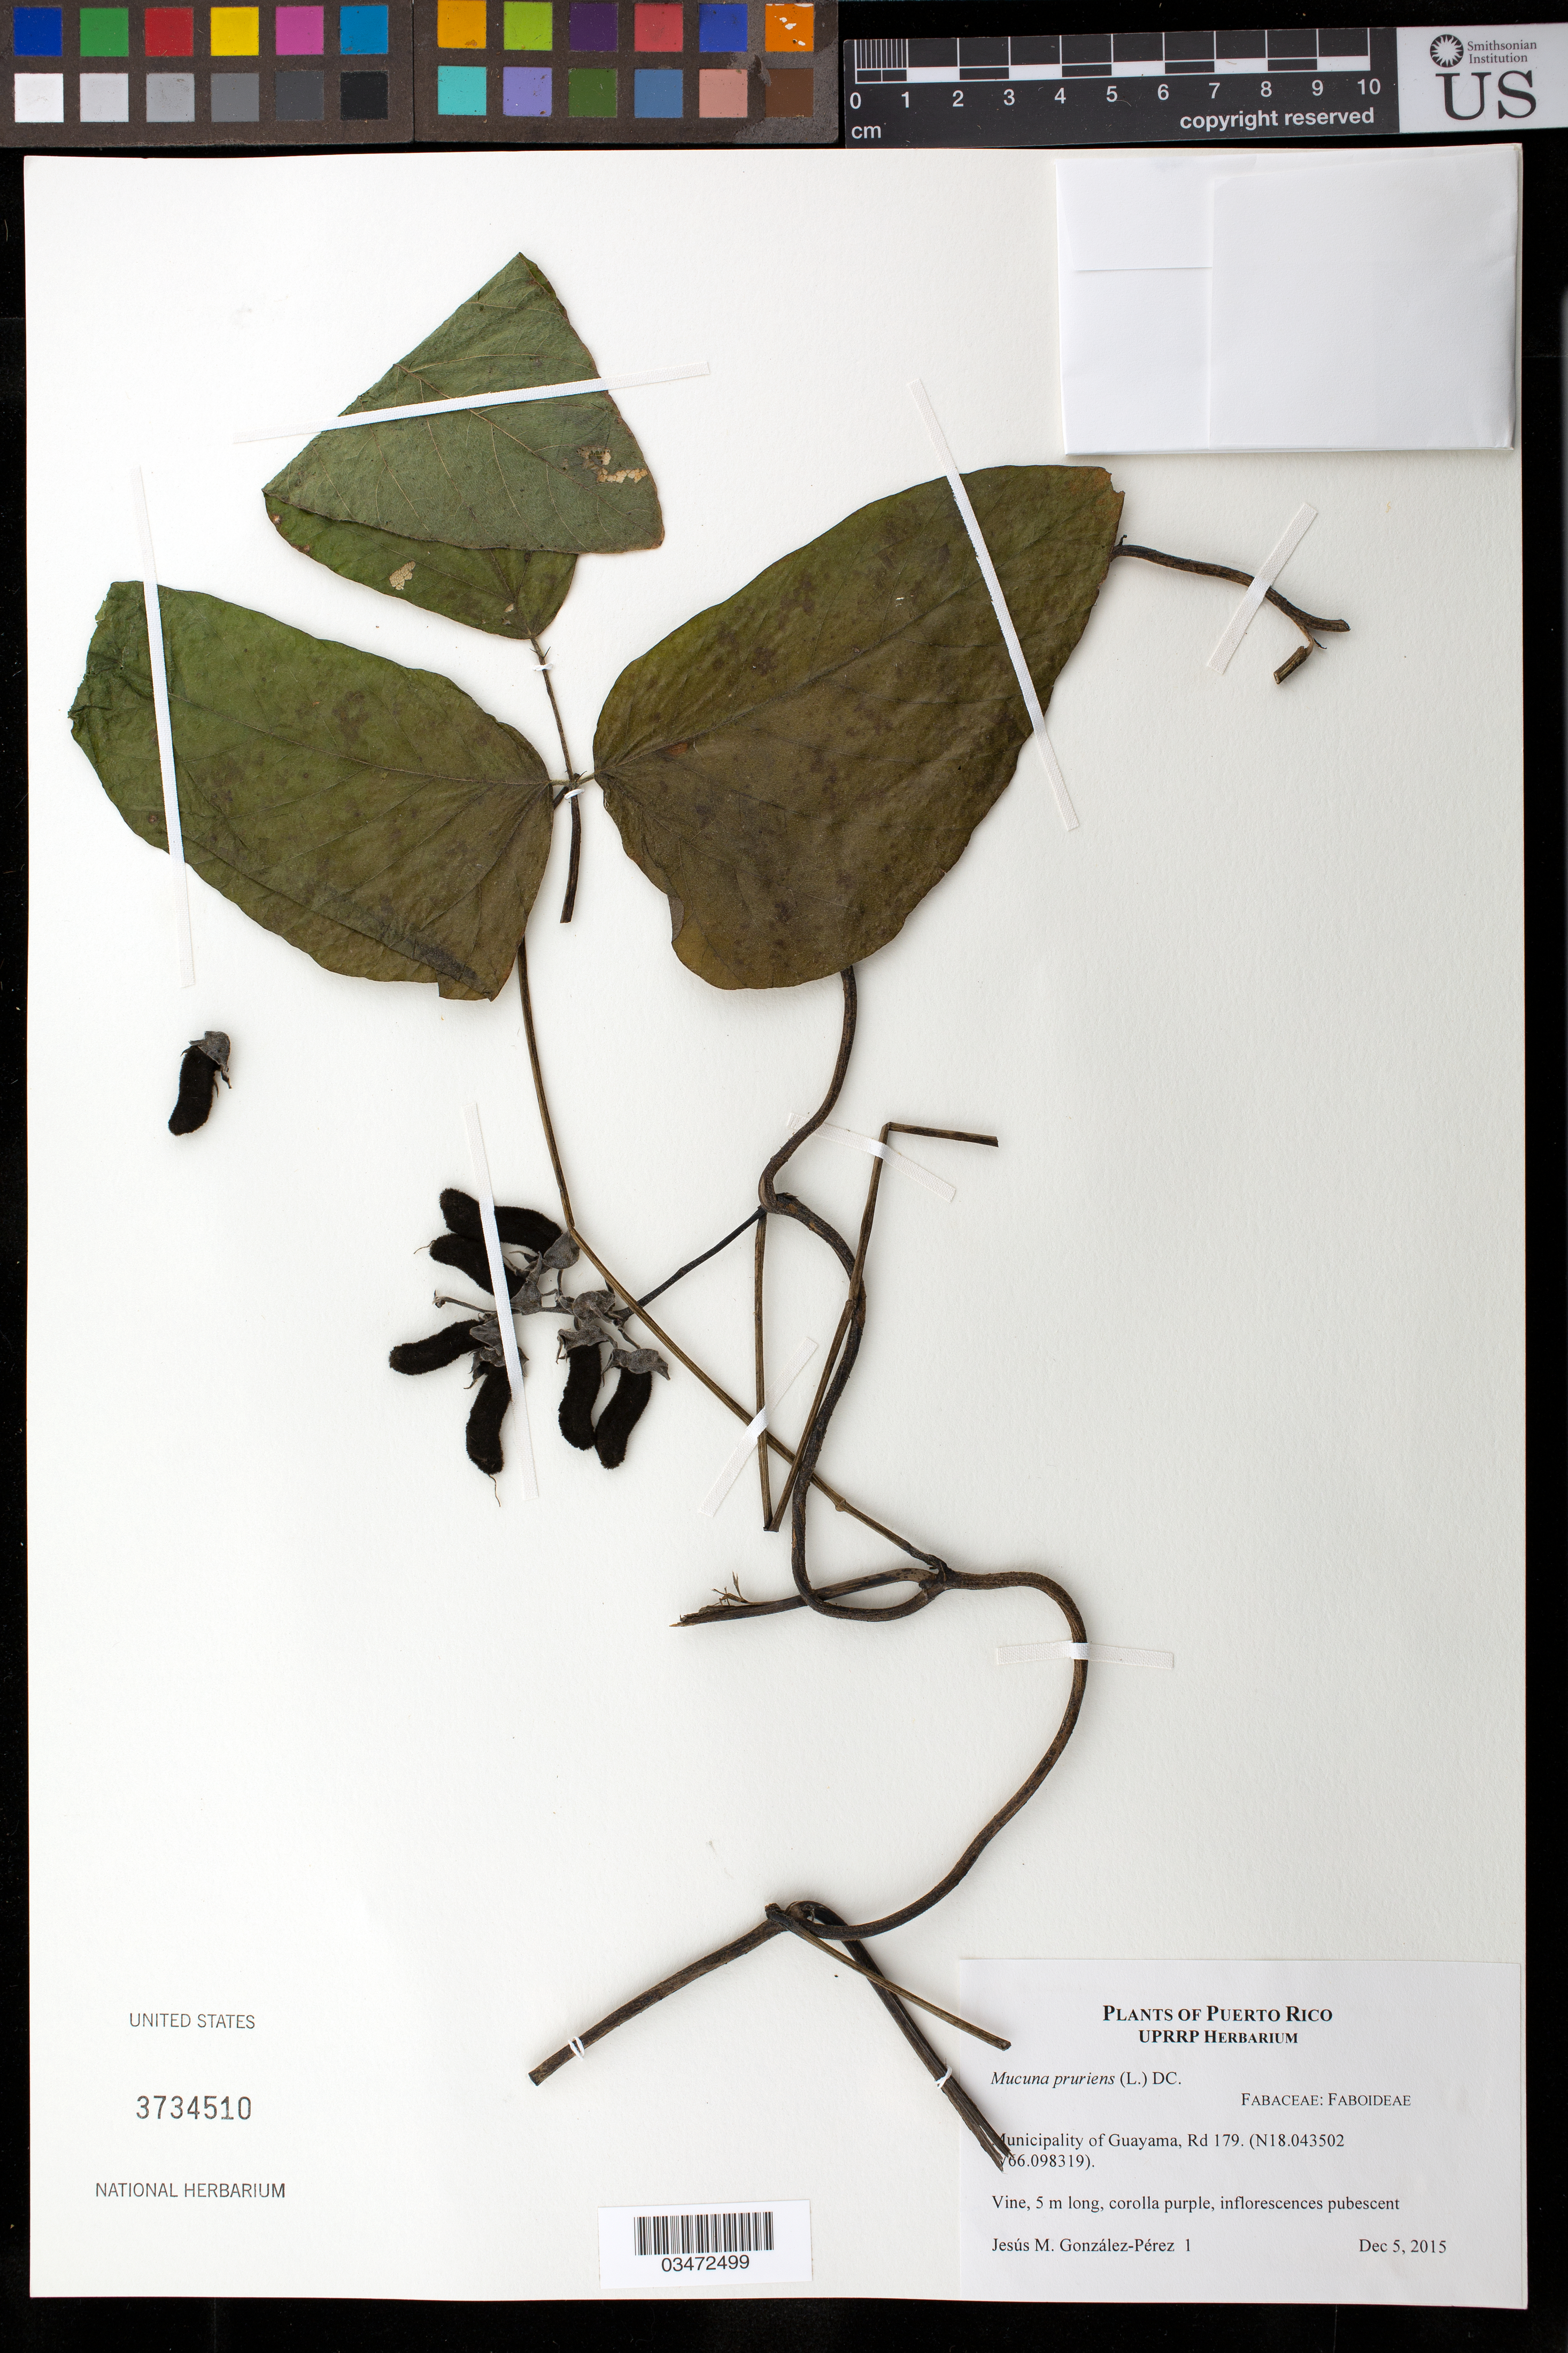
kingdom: Plantae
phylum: Tracheophyta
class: Magnoliopsida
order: Fabales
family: Fabaceae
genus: Mucuna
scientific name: Mucuna pruriens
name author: (L.) DC.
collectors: J. González-Pérez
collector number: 1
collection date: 2015-12-05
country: Puerto Rico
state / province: Guayama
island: Puerto Rico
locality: Mun. Guayama, Rd 179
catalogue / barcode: US 3734510